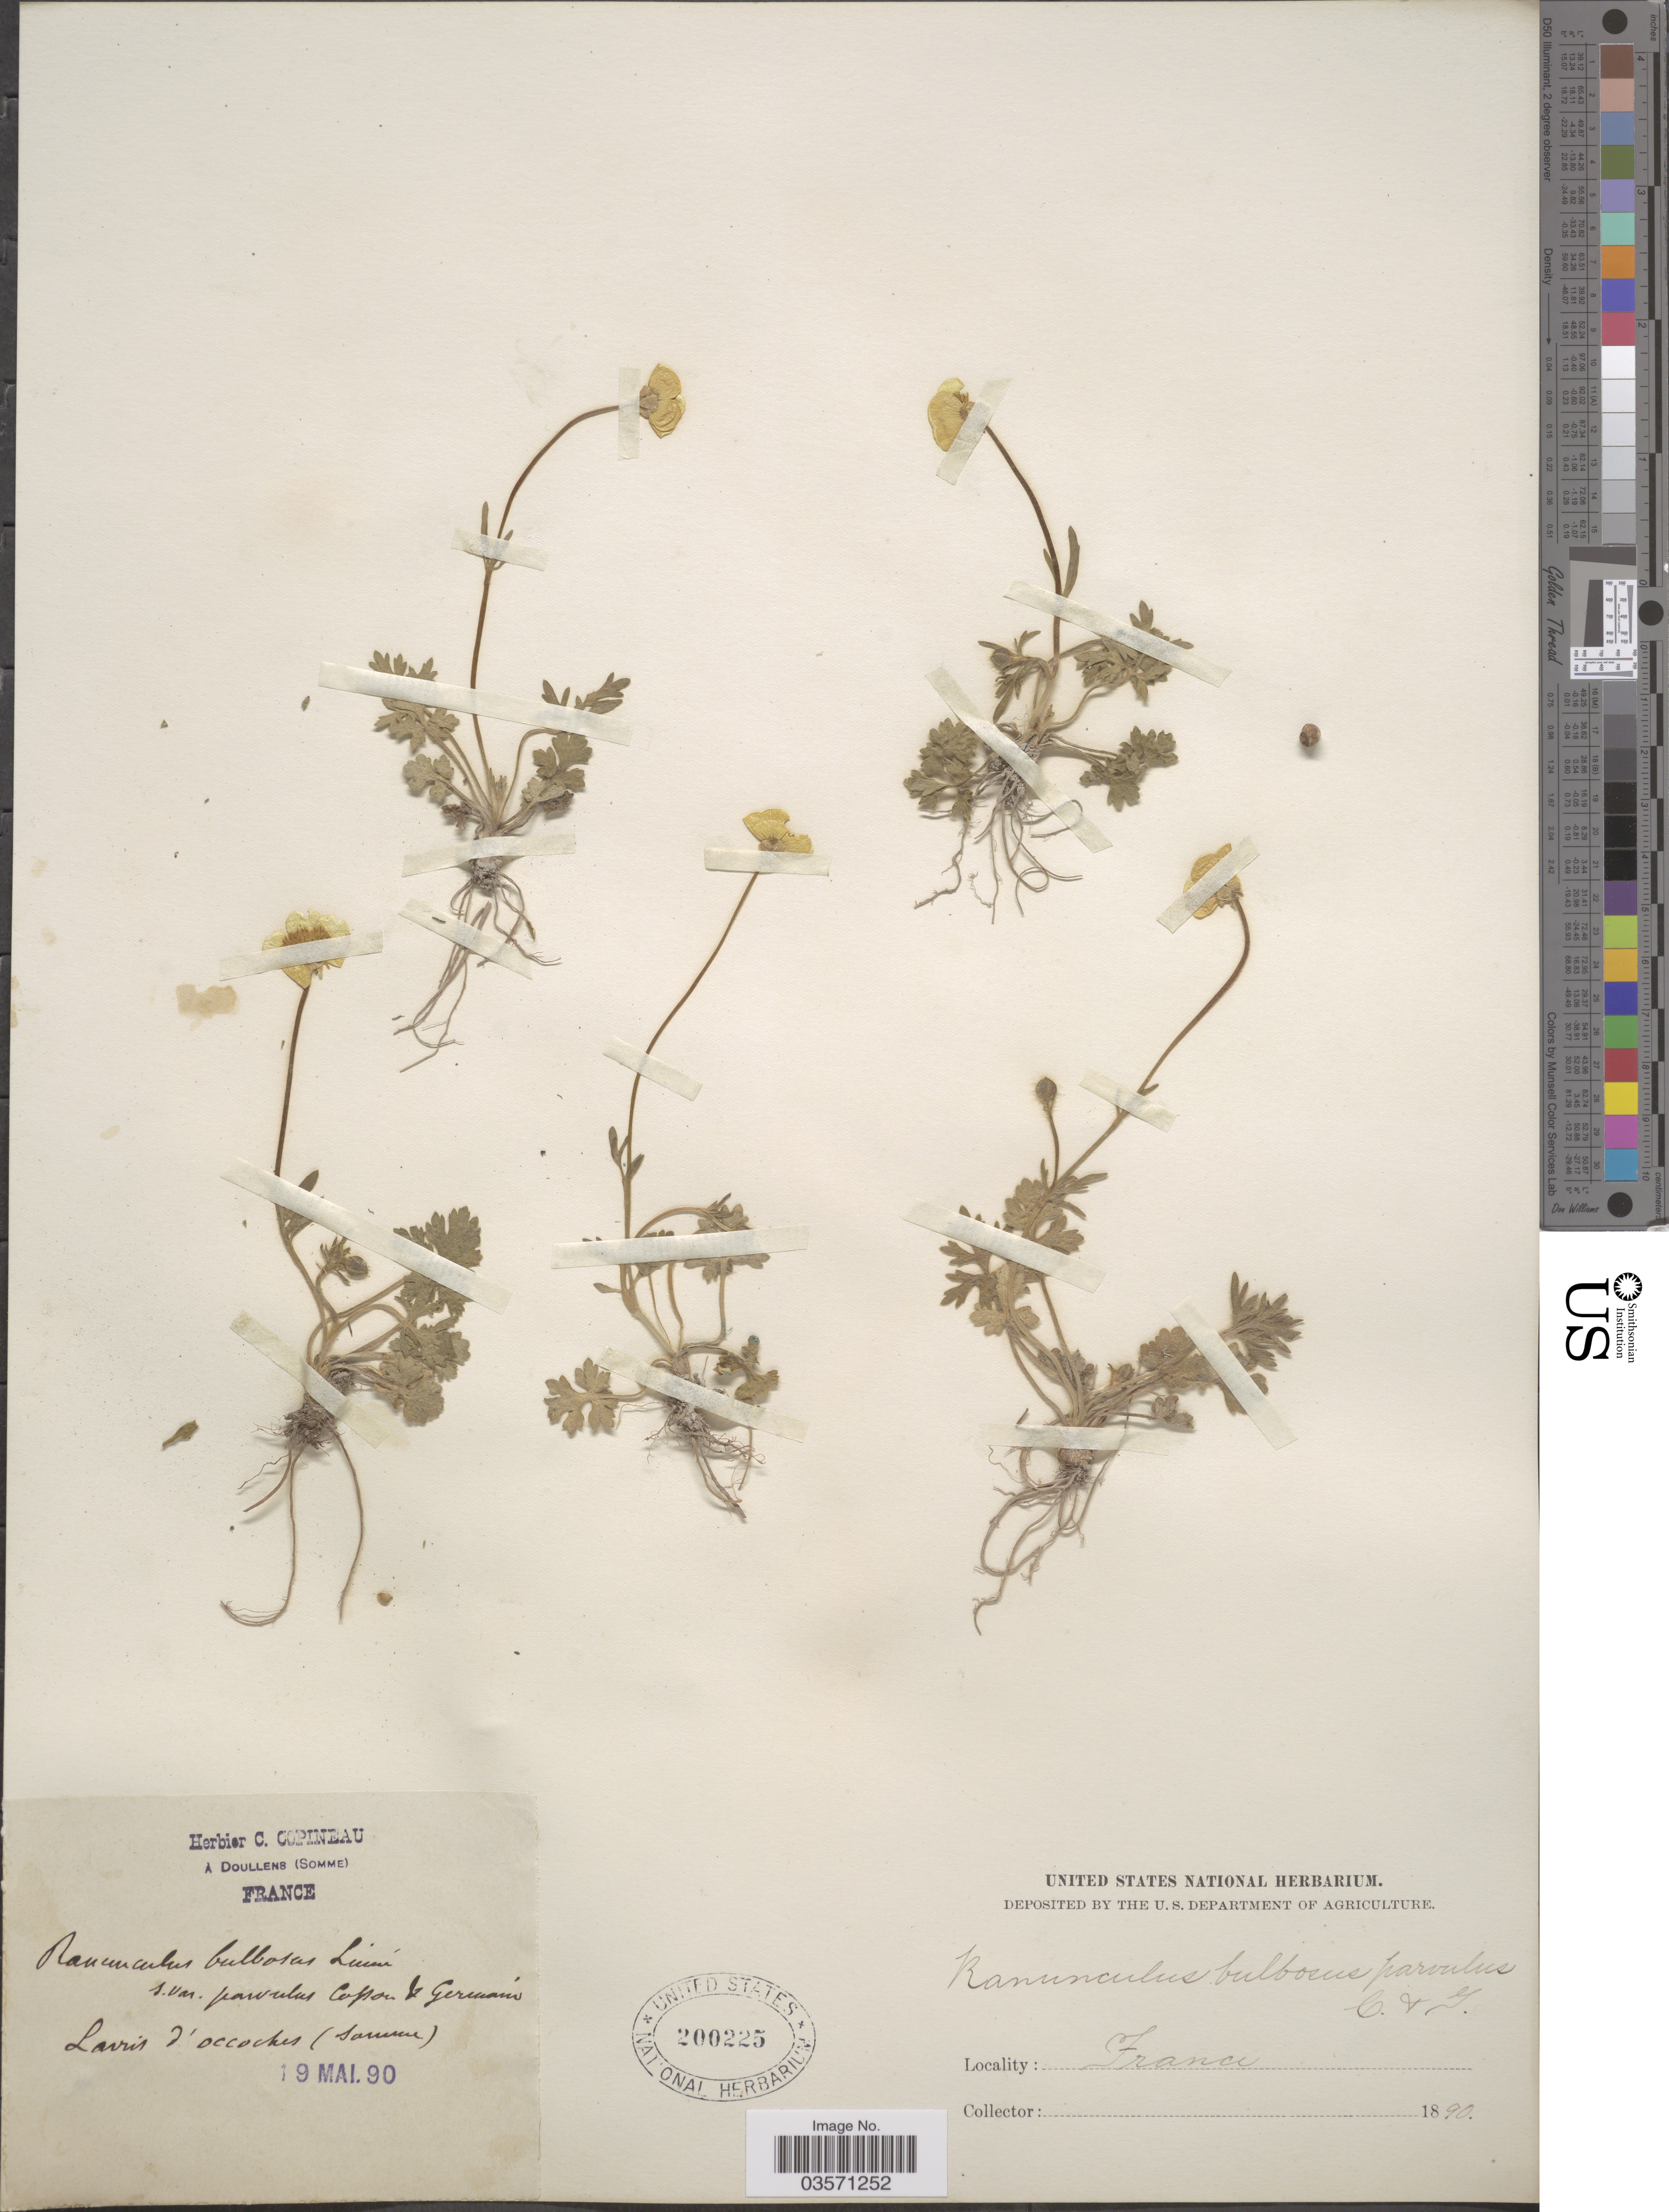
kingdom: Plantae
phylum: Tracheophyta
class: Magnoliopsida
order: Ranunculales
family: Ranunculaceae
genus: Ranunculus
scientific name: Ranunculus bulbosus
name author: L.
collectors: ex herb. C. Copineau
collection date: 1890-05-19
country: France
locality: Lavis d'occoches (Somme).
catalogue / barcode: US 200225